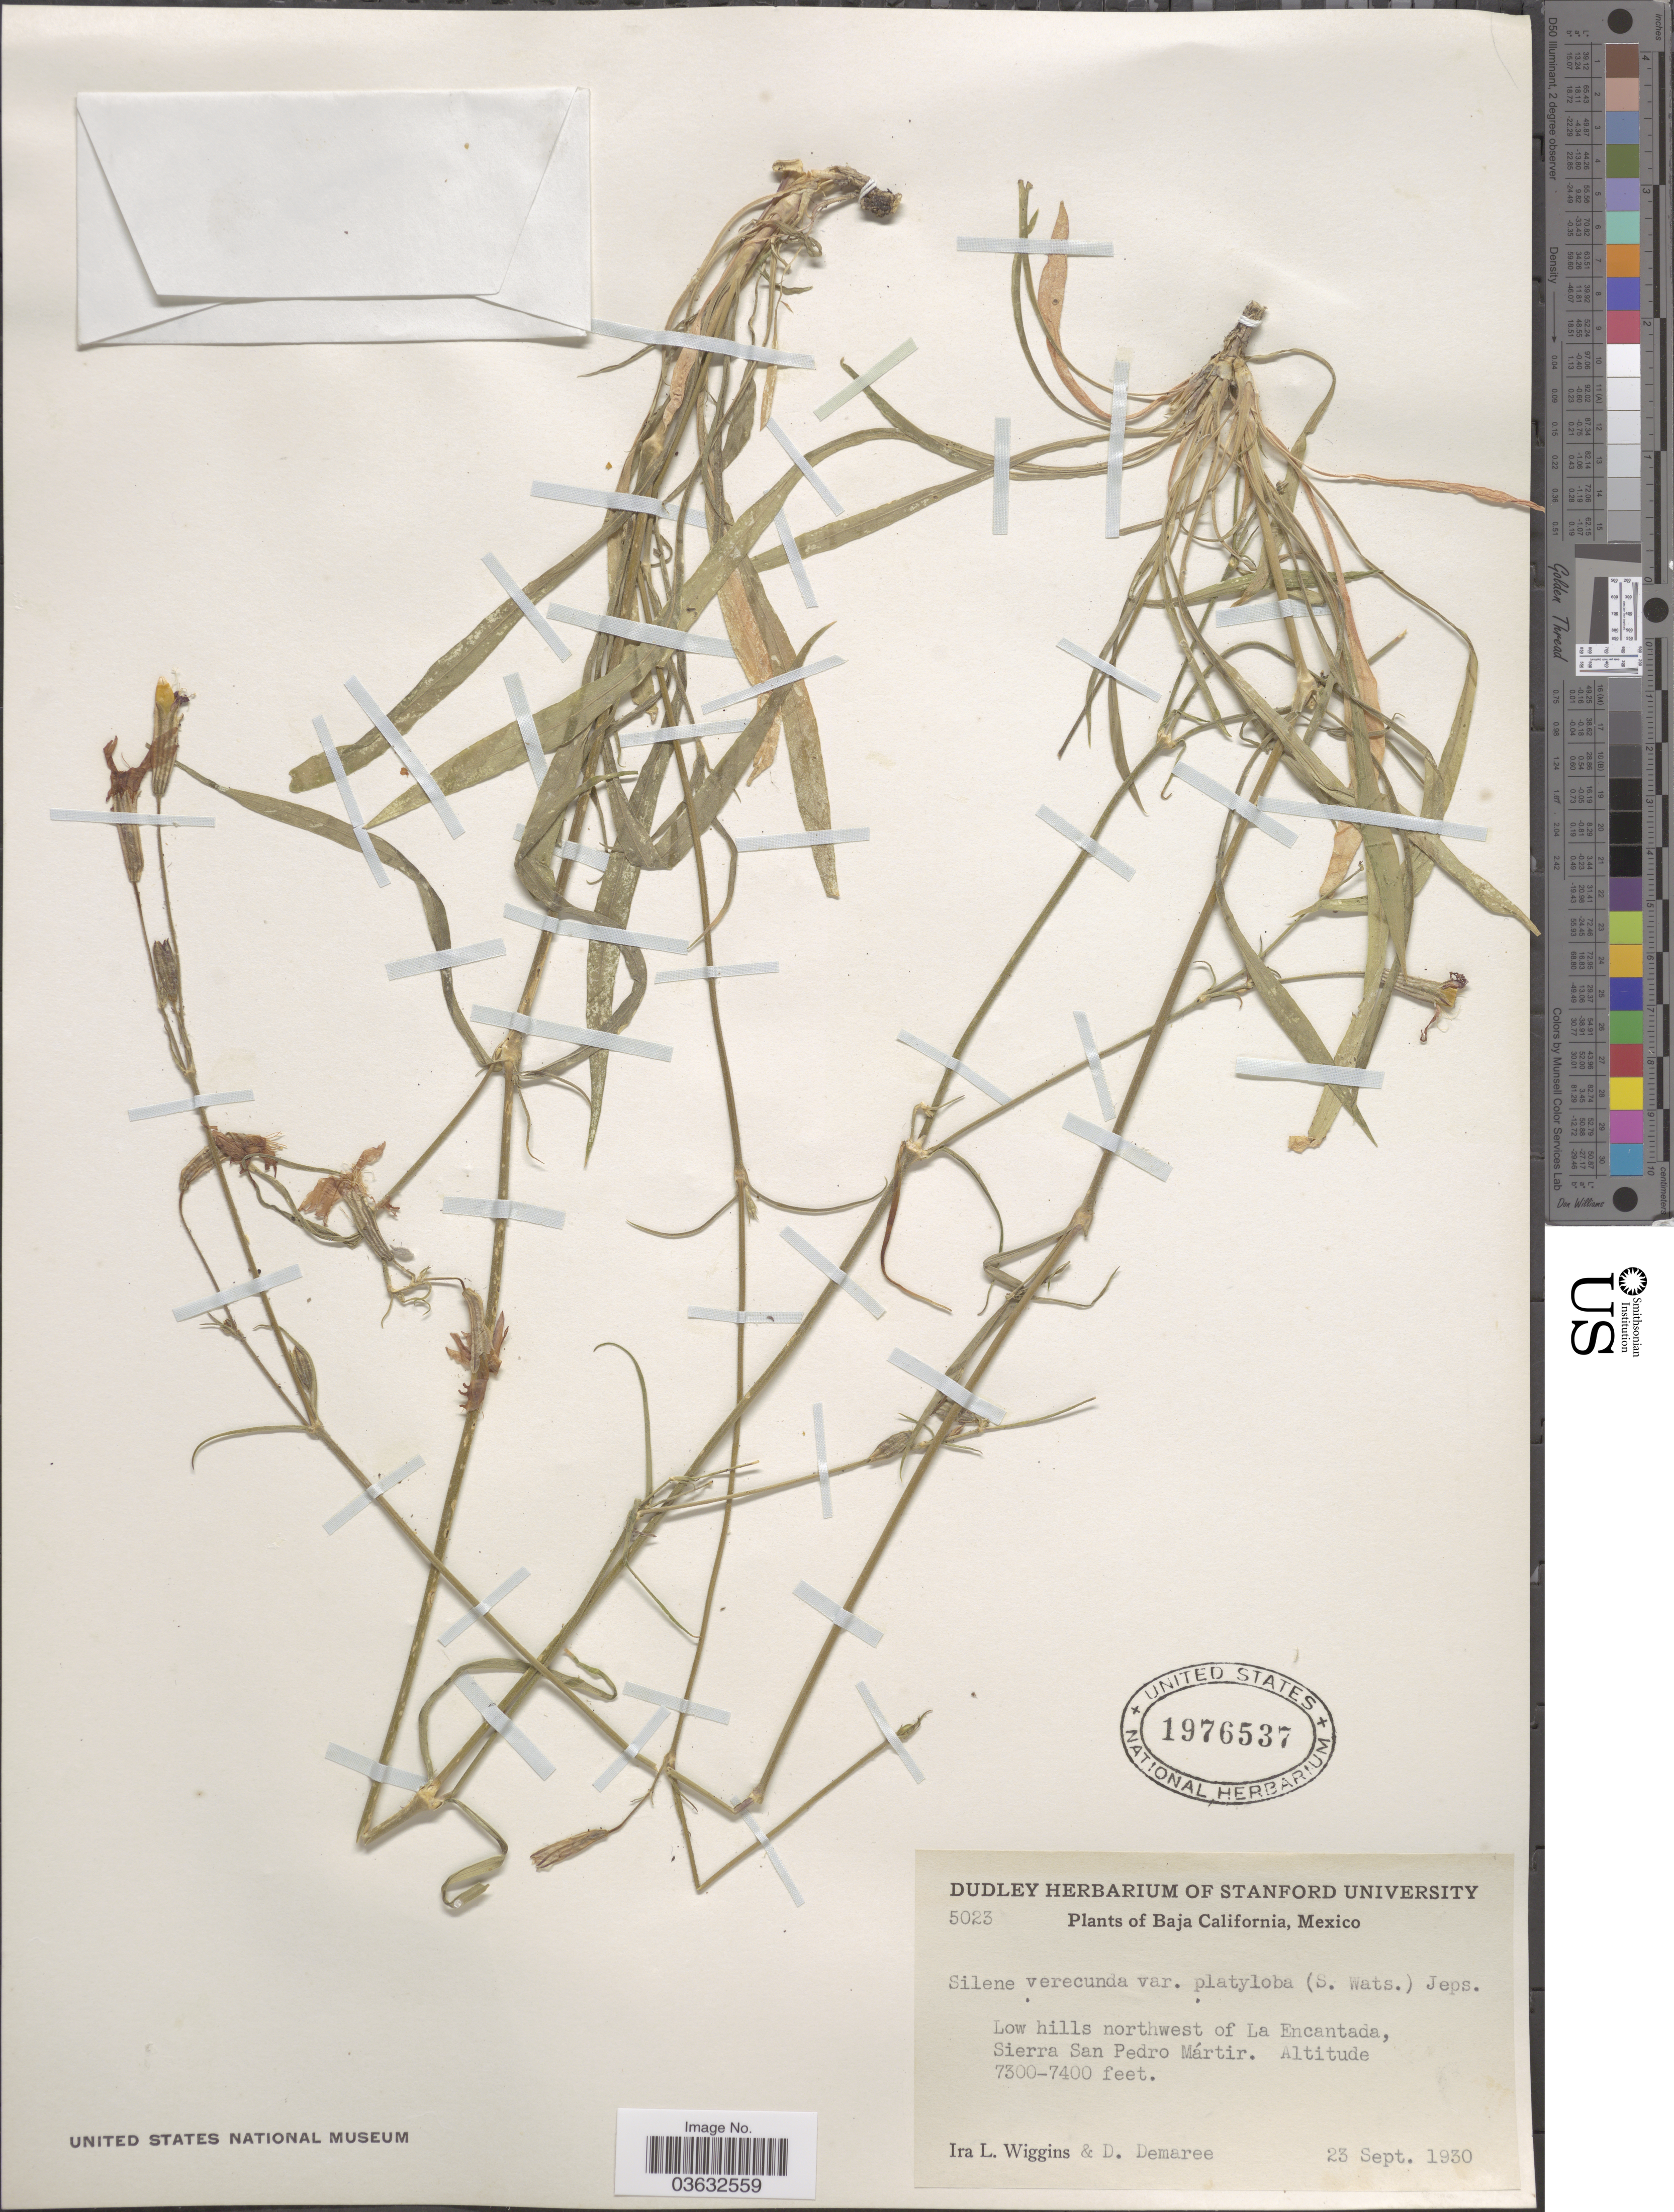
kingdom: Plantae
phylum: Tracheophyta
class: Magnoliopsida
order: Caryophyllales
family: Caryophyllaceae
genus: Silene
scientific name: Silene verecunda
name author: S. Watson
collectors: I. L. Wiggins & D. Demaree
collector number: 5023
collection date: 1930-09-23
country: Mexico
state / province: Baja California Norte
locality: Low hills northwest of La Encantada, Sierra San Pedro Mártir.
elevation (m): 2225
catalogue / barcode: US 1976537